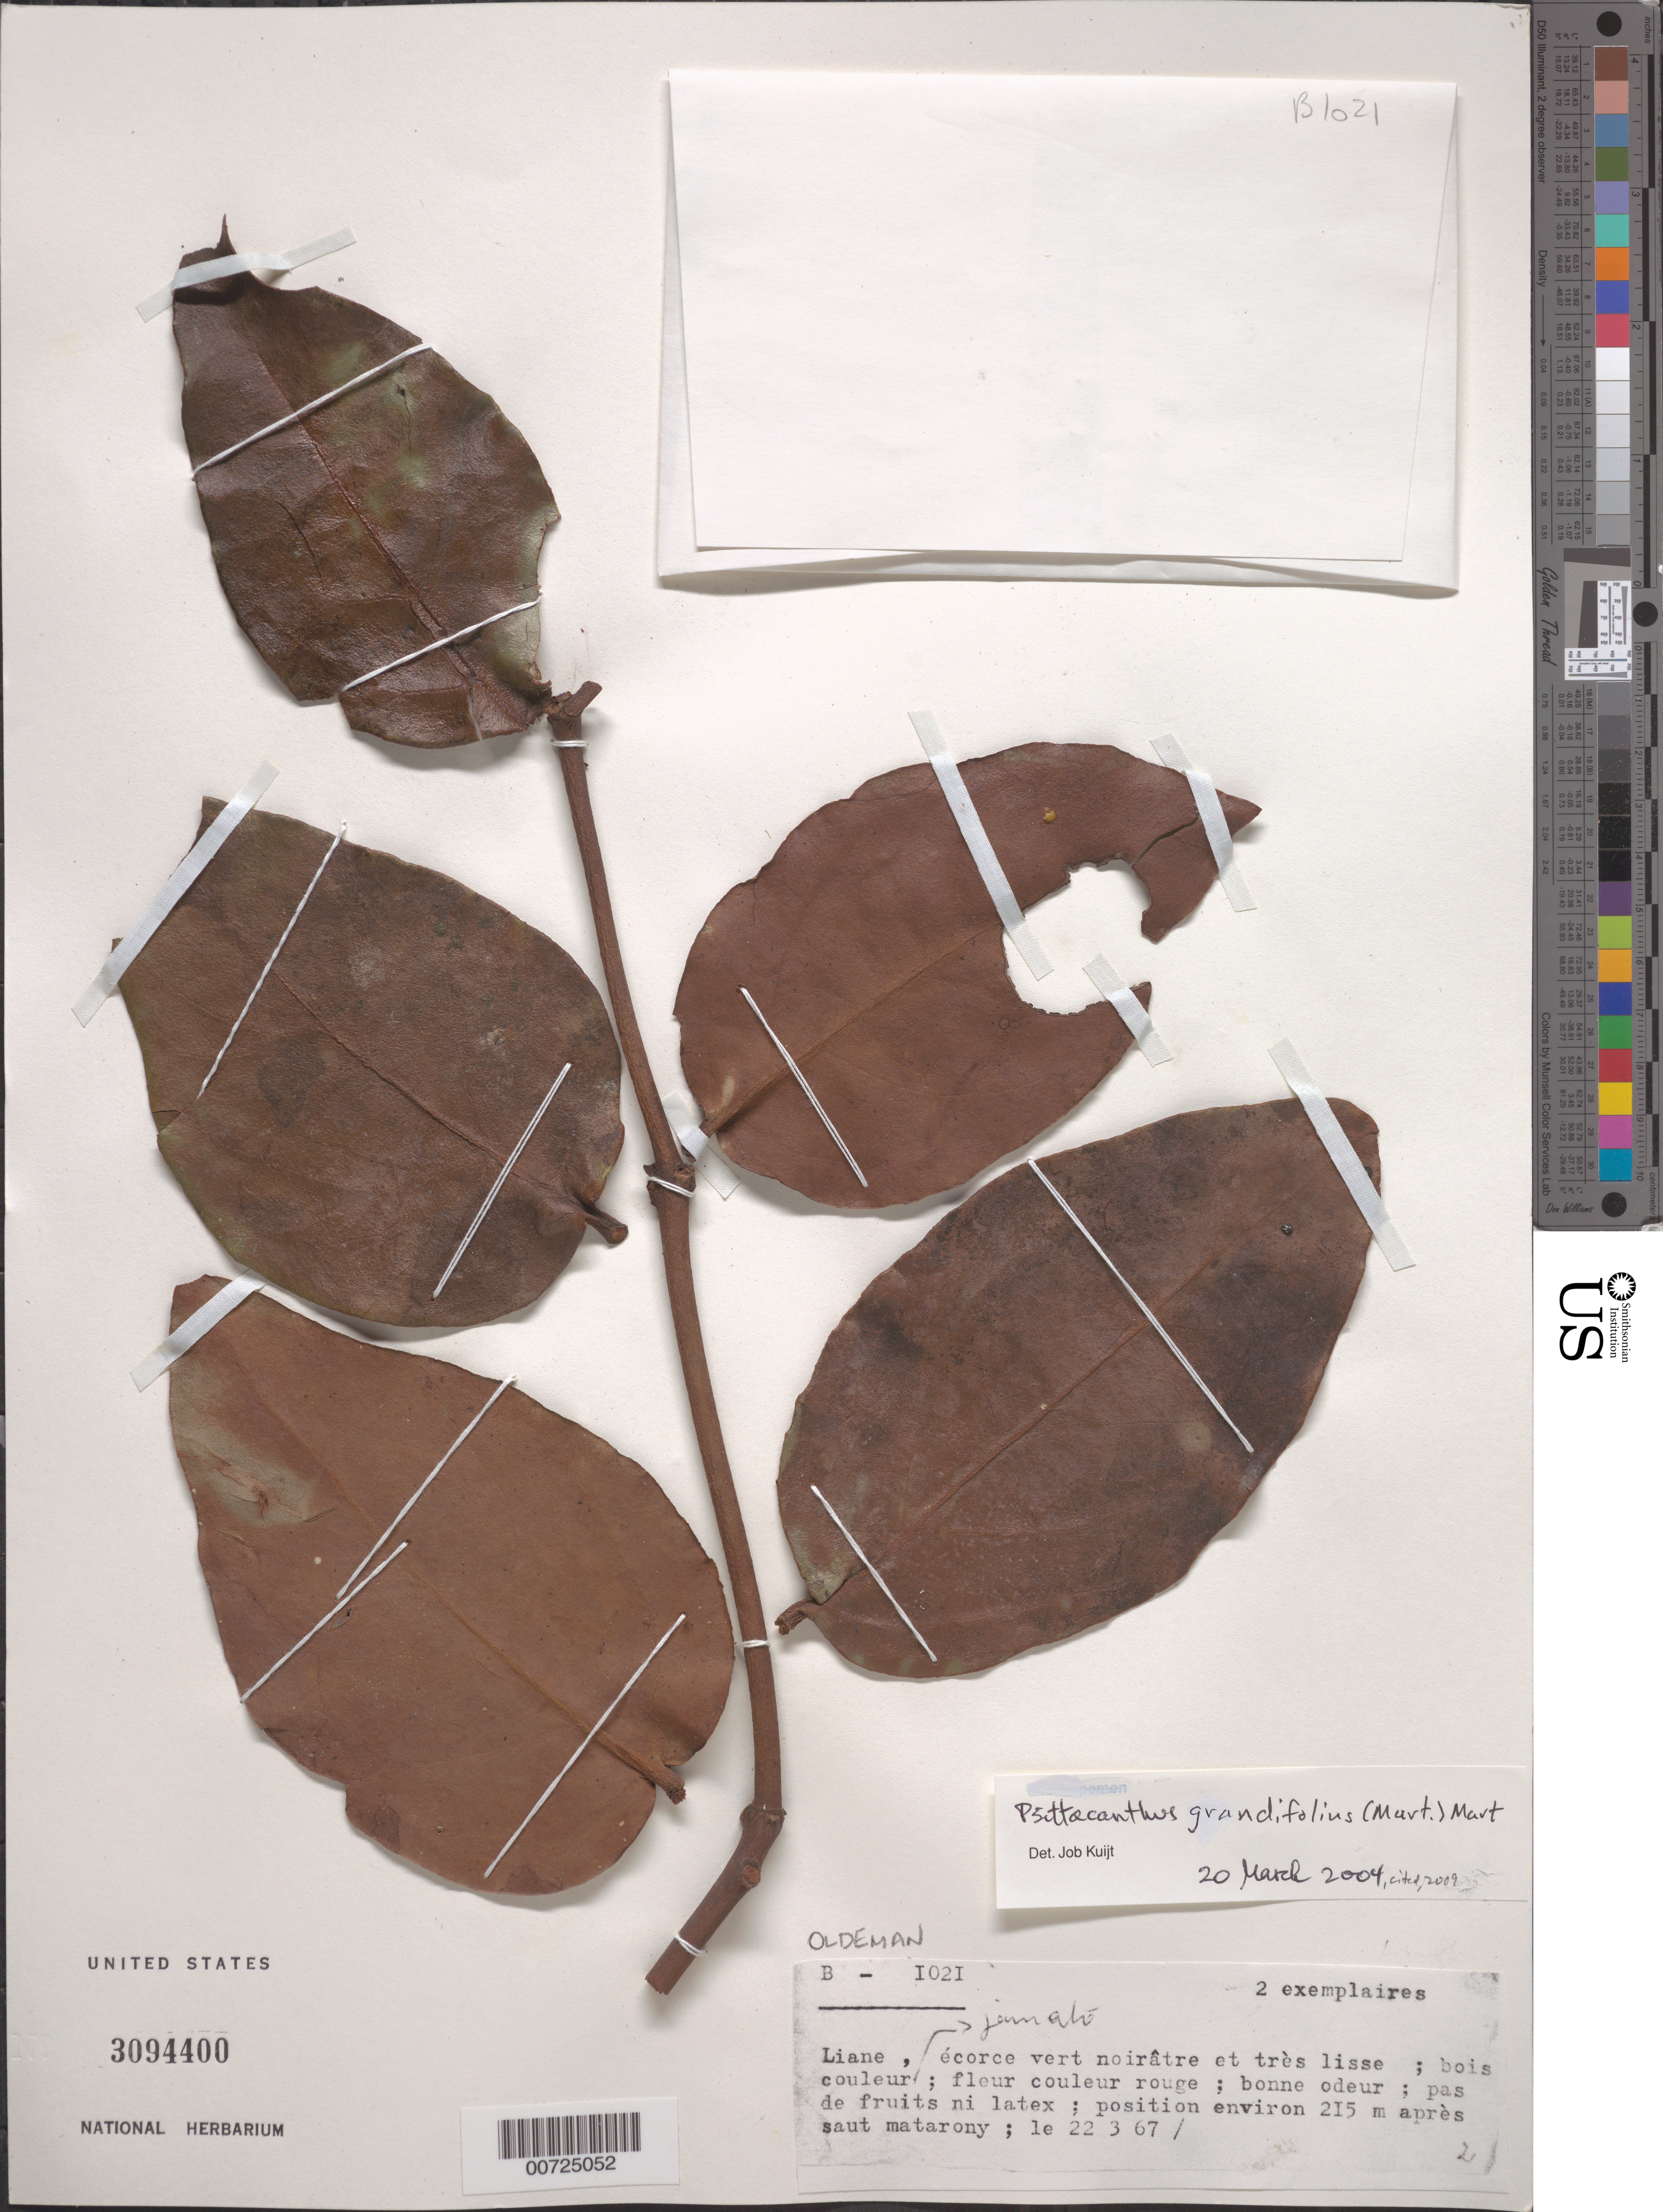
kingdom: Plantae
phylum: Tracheophyta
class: Magnoliopsida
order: Santalales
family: Loranthaceae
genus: Psittacanthus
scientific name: Psittacanthus grandifolius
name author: (Mart.) Mart.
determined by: Kuijt, Job, (CANADA)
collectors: R. Oldeman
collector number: B 1021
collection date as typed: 22-Mar-67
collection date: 1967-03-22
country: French Guiana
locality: Saut Matarony, env. 215 m après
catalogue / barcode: US 3094400